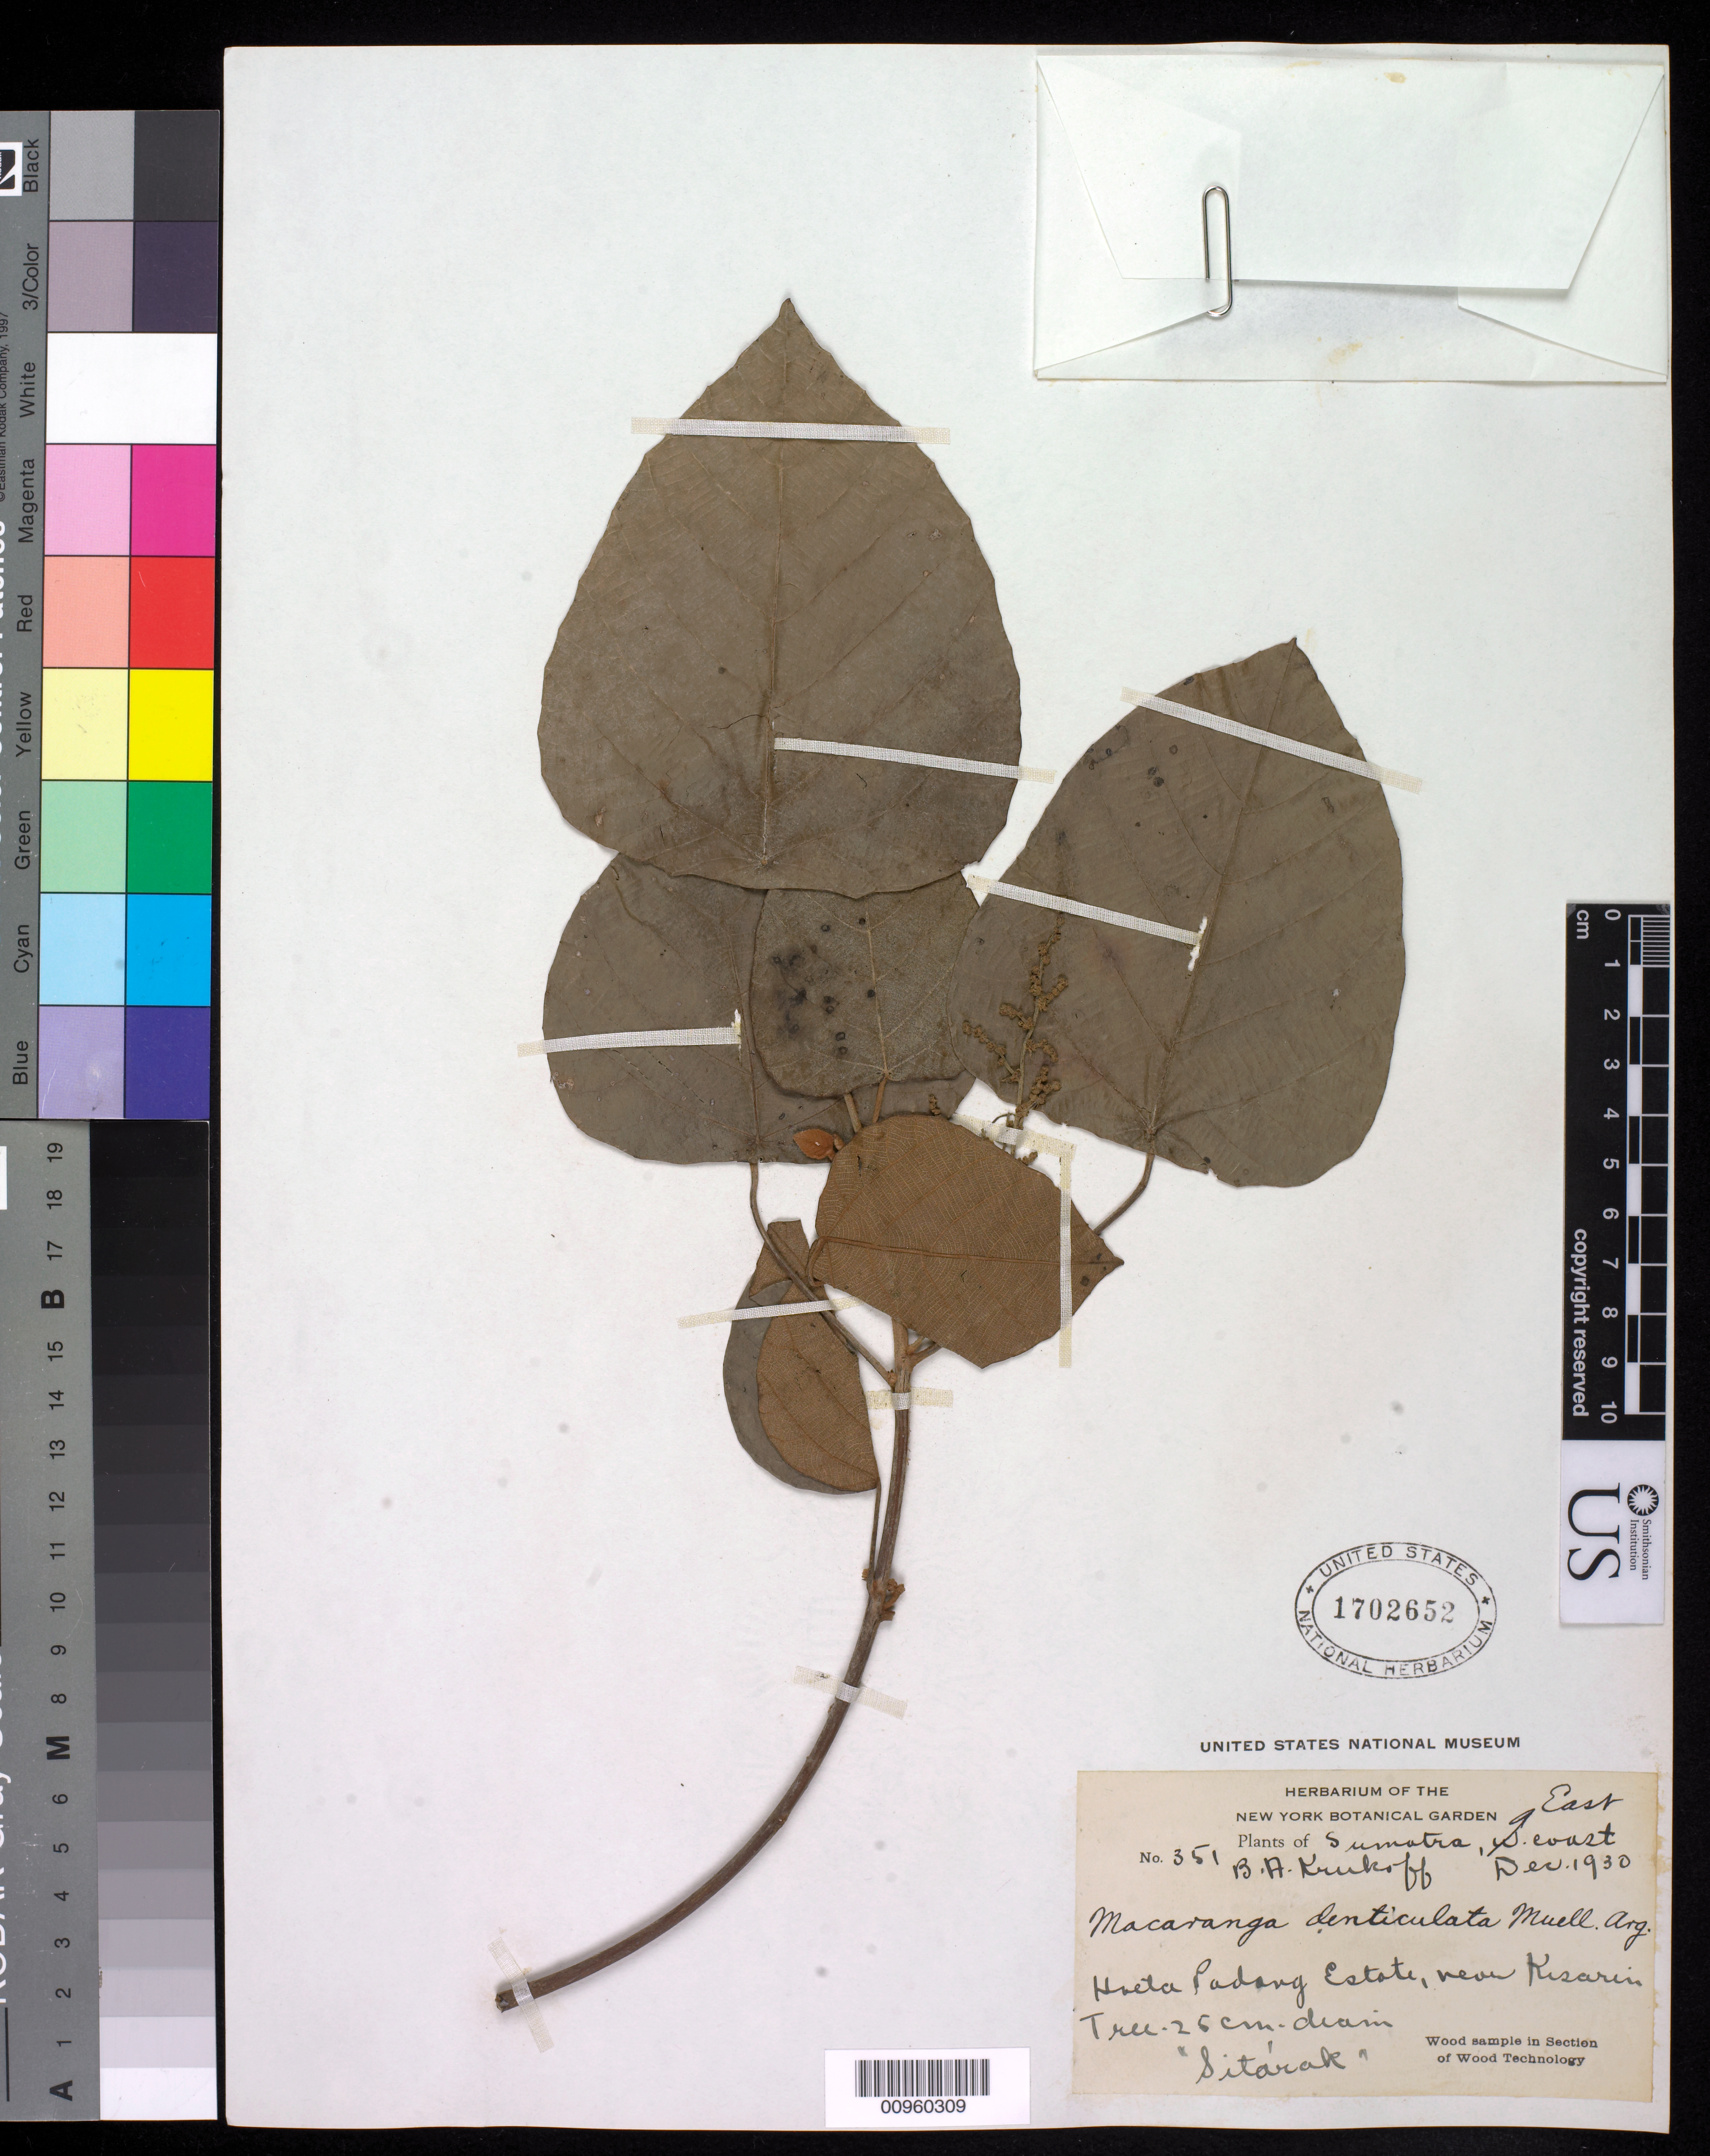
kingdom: Plantae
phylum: Tracheophyta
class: Magnoliopsida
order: Malpighiales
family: Euphorbiaceae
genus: Macaranga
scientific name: Macaranga denticulata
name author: (Blume) Müll. Arg.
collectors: B. A. Krukoff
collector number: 351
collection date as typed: Dec 1930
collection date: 1930-12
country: Indonesia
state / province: Sumatra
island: Sumatra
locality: East Coast, Hueta Padang Estate, near Kisarin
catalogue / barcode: US 1702652